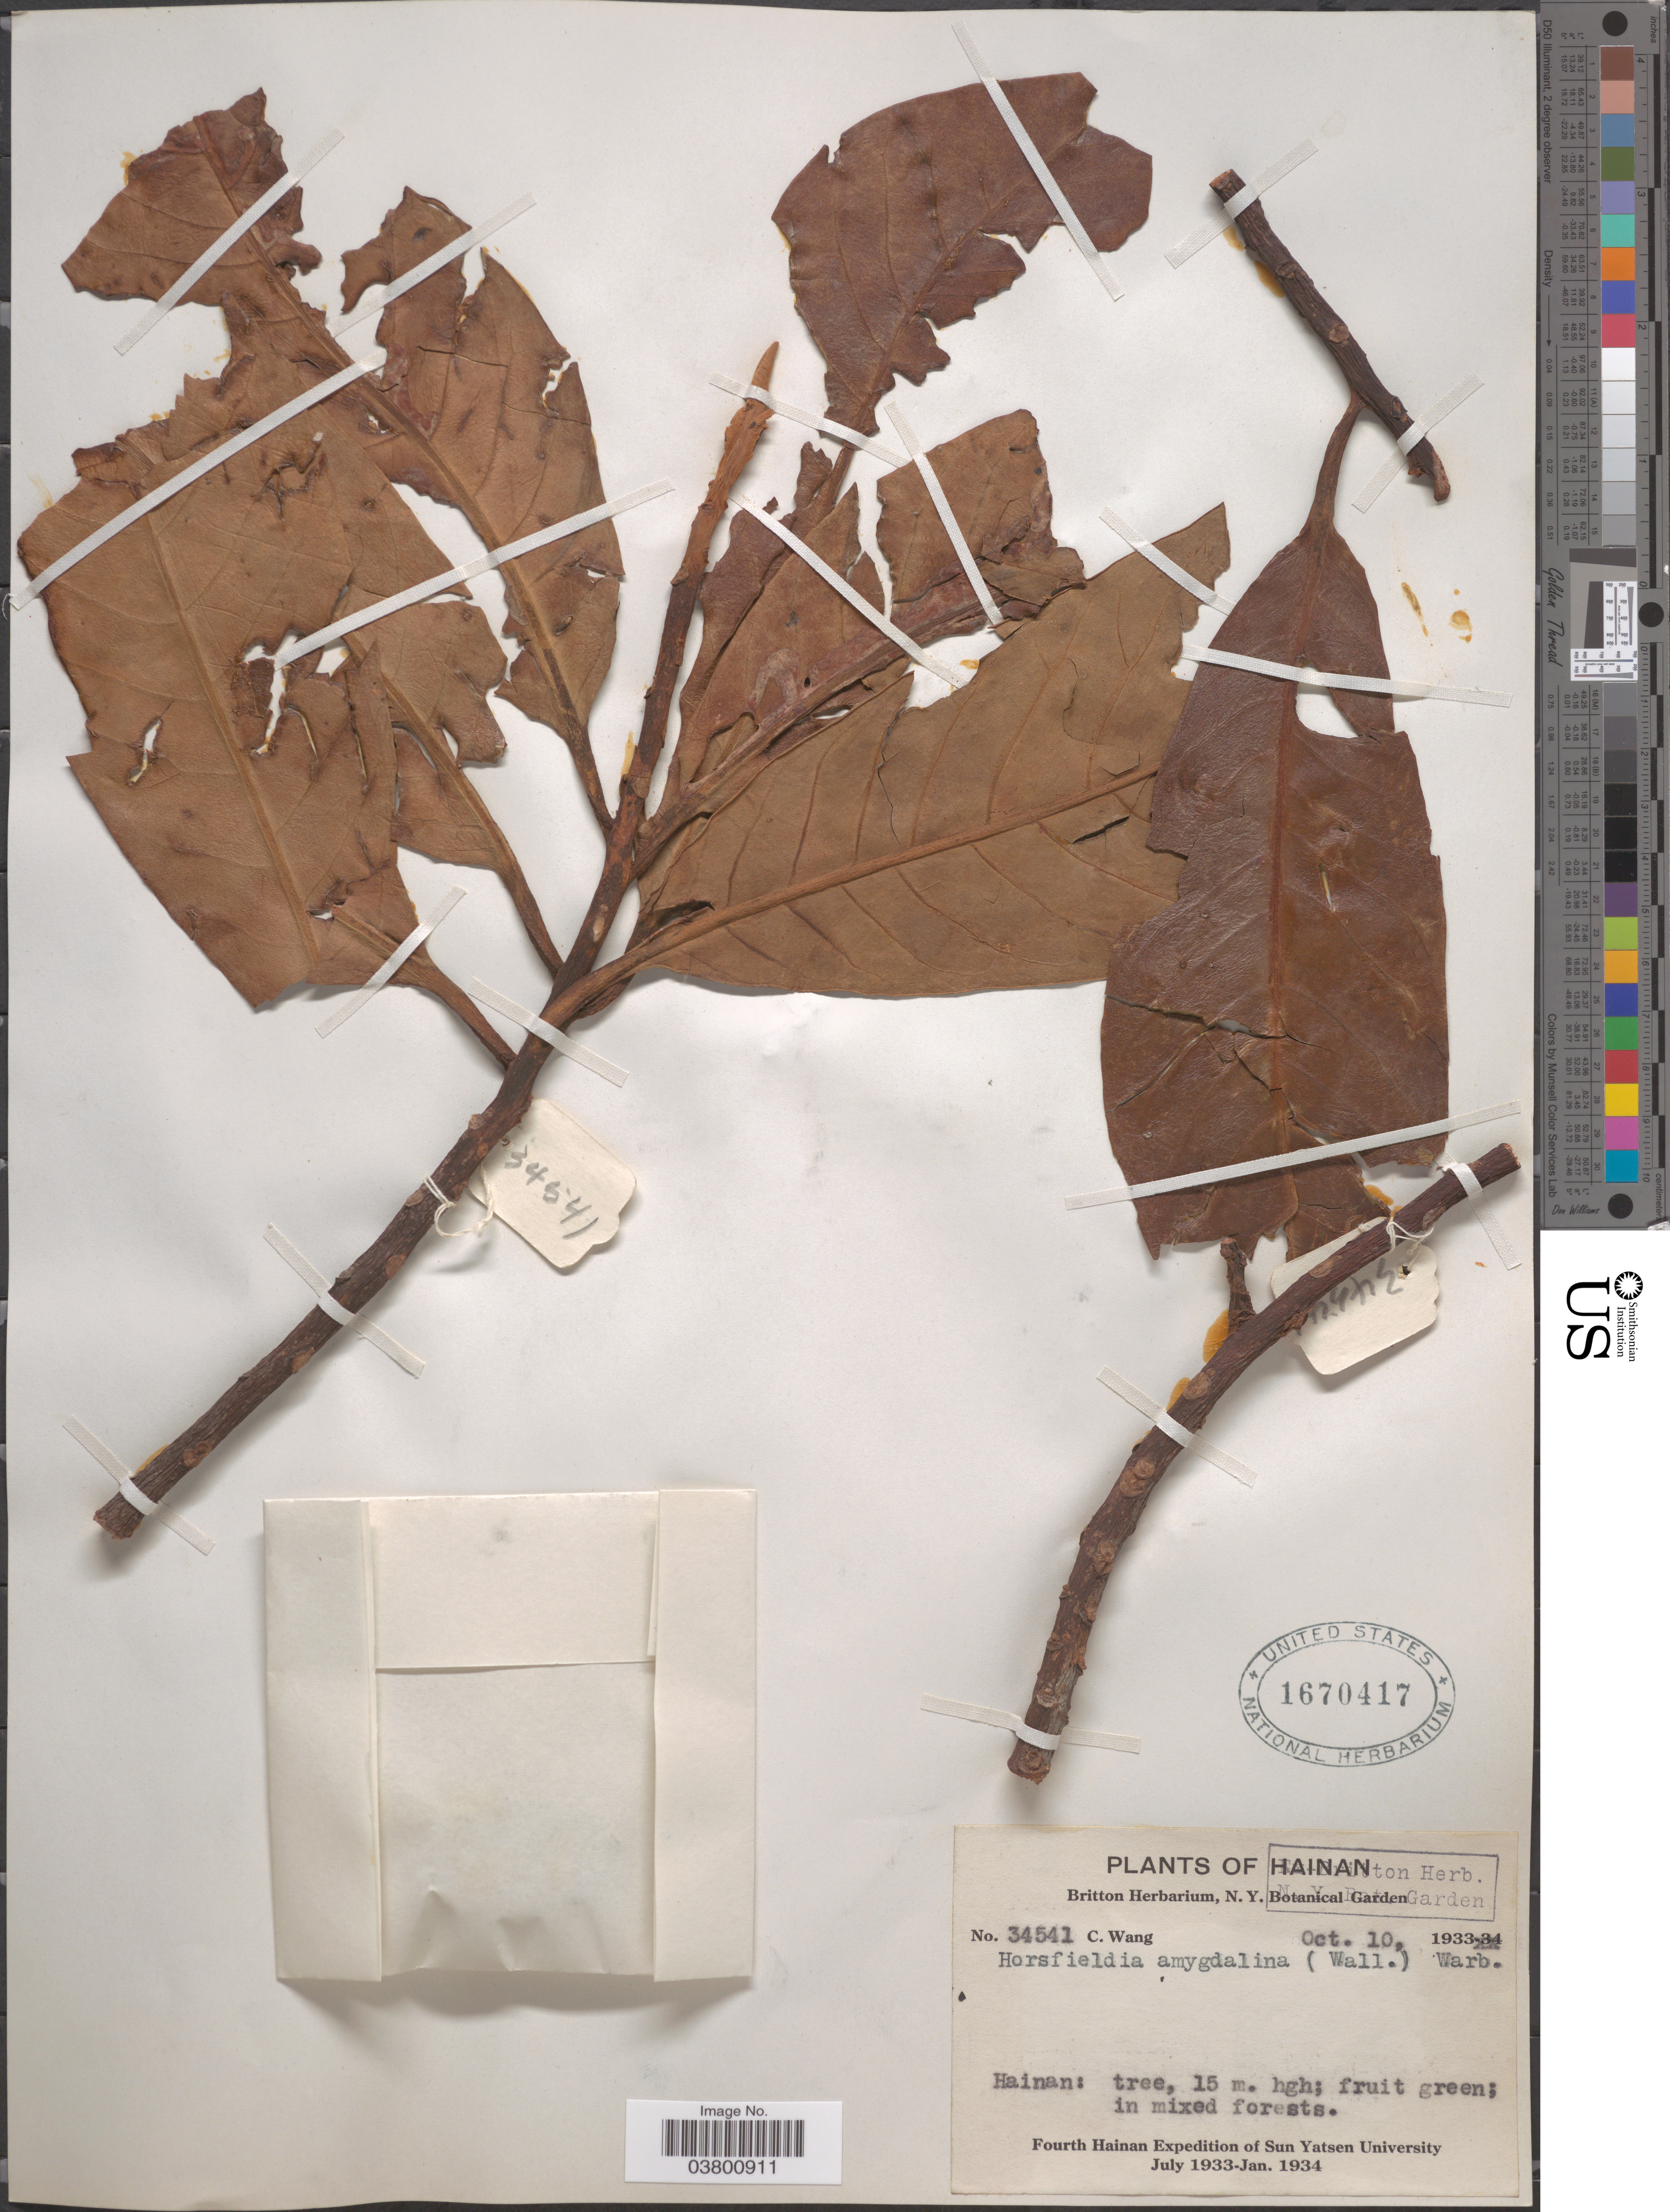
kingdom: Plantae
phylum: Tracheophyta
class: Magnoliopsida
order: Magnoliales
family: Myristicaceae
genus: Horsfieldia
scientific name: Horsfieldia amygdalina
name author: Warb.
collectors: C. Wang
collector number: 34541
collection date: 1933-10-10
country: China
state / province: Hainan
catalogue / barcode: US 1670417